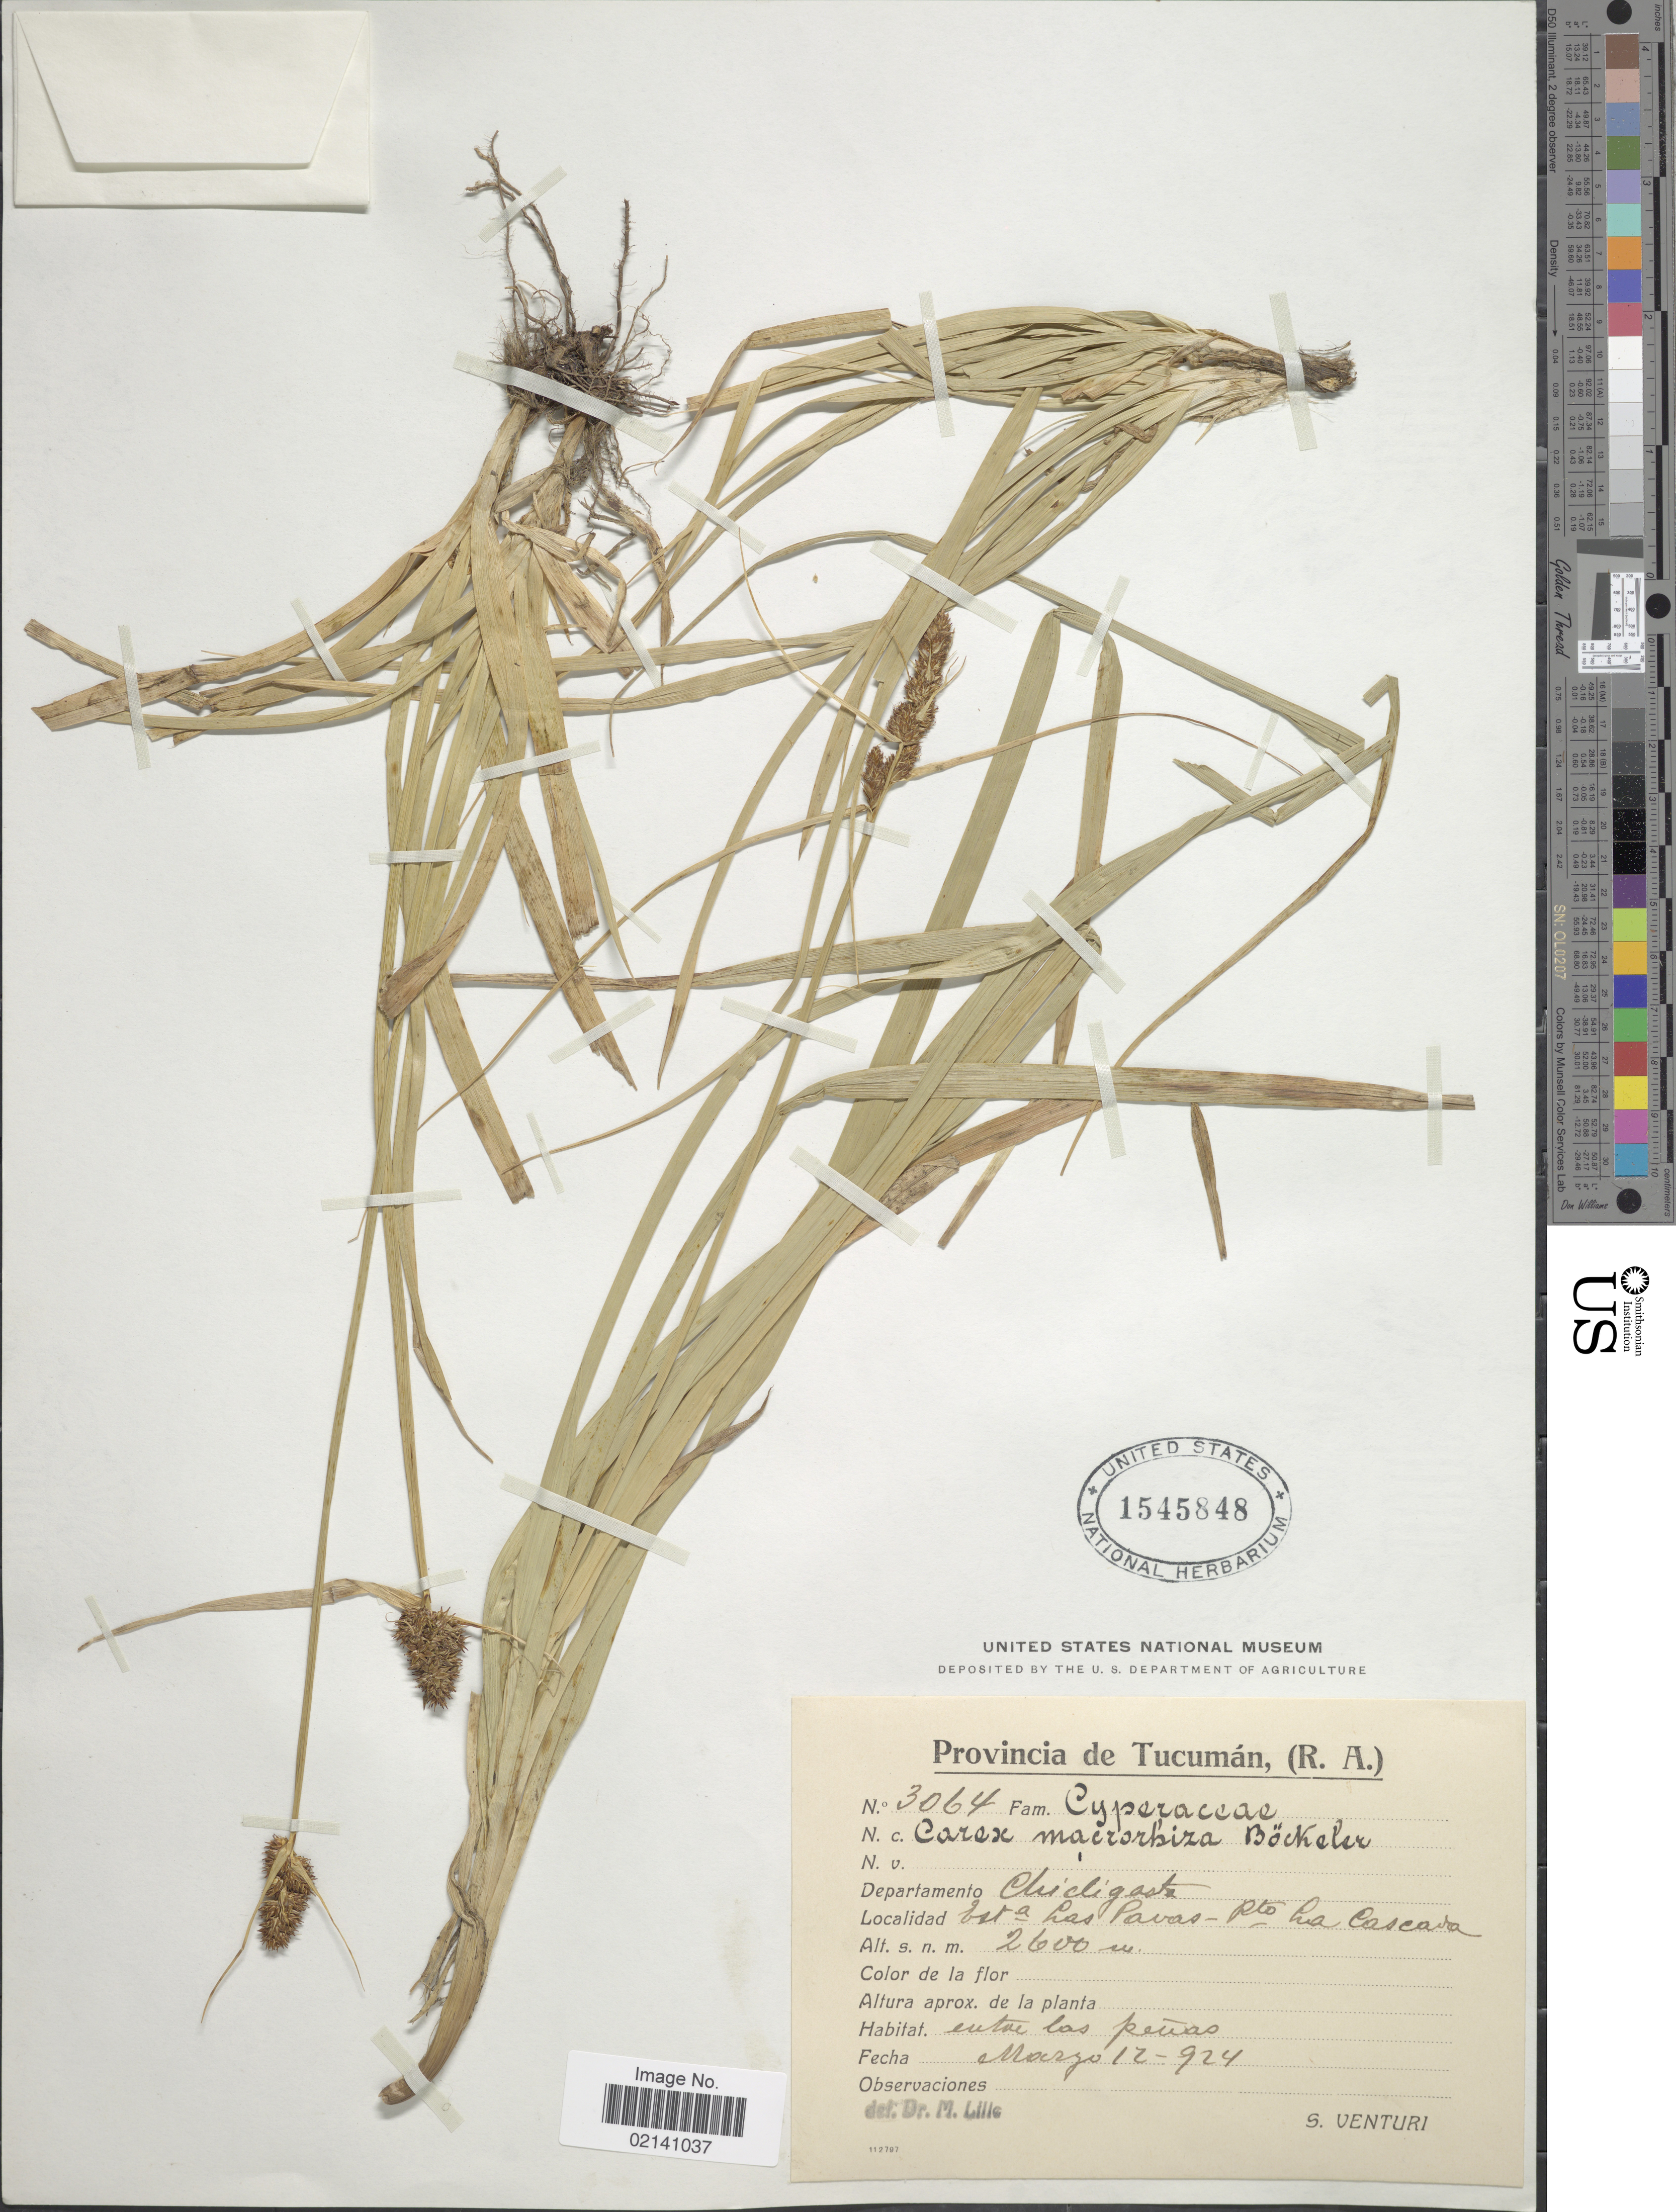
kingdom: Plantae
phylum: Tracheophyta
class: Liliopsida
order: Poales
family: Cyperaceae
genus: Carex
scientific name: Carex subdivulsa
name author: (Kük.) G.A. Wheeler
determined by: Jimnéz-Mejias, Pedro, (UPOS), Universidad Pablo de Olavide (SPAIN)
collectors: S. Venturi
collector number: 3064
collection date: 1924-03-12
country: Argentina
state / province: Tucuman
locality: Provincia de Tucuman (R.A,) Departamento Chicligasta, Esta Las Pavas, Pto. La Cascava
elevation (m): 2600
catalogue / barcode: US 1545848